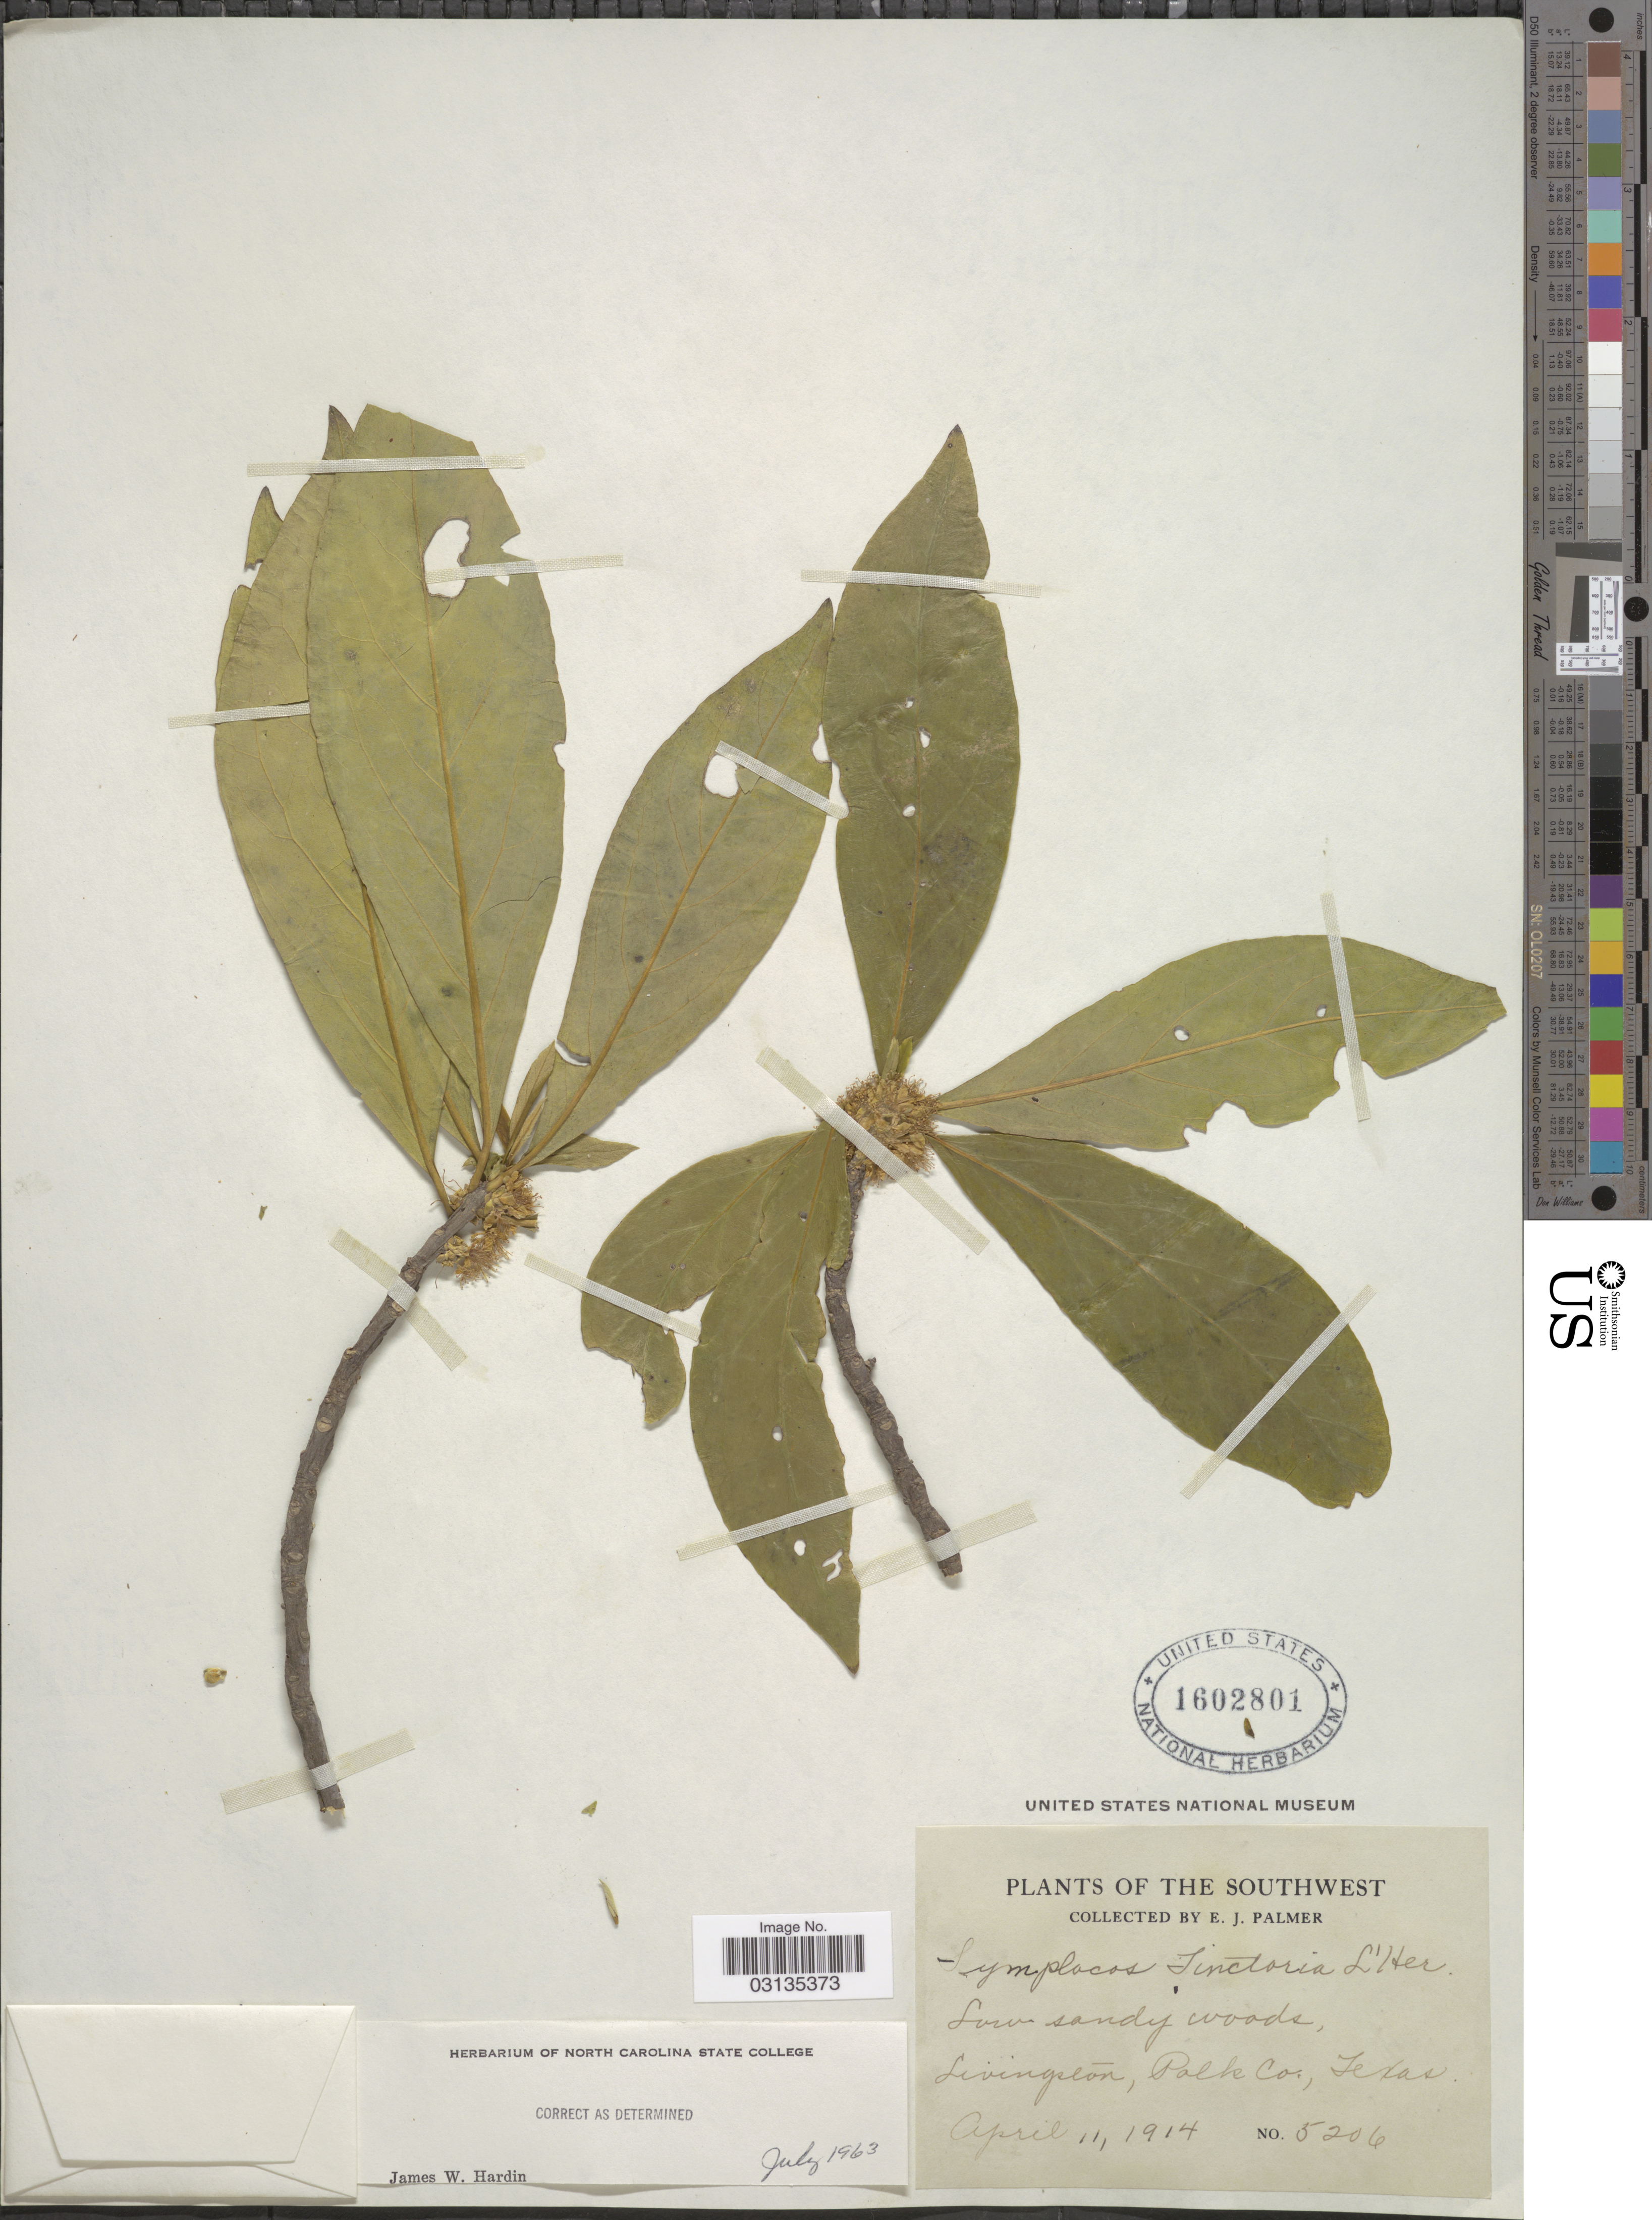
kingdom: Plantae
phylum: Tracheophyta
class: Magnoliopsida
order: Ericales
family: Symplocaceae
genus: Symplocos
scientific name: Symplocos tinctoria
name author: (L.) L'Hér.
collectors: E. J. Palmer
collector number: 5206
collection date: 1914-04-11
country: United States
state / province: Texas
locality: The Southwest, Livingston, Polk Co.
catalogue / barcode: US 1602801